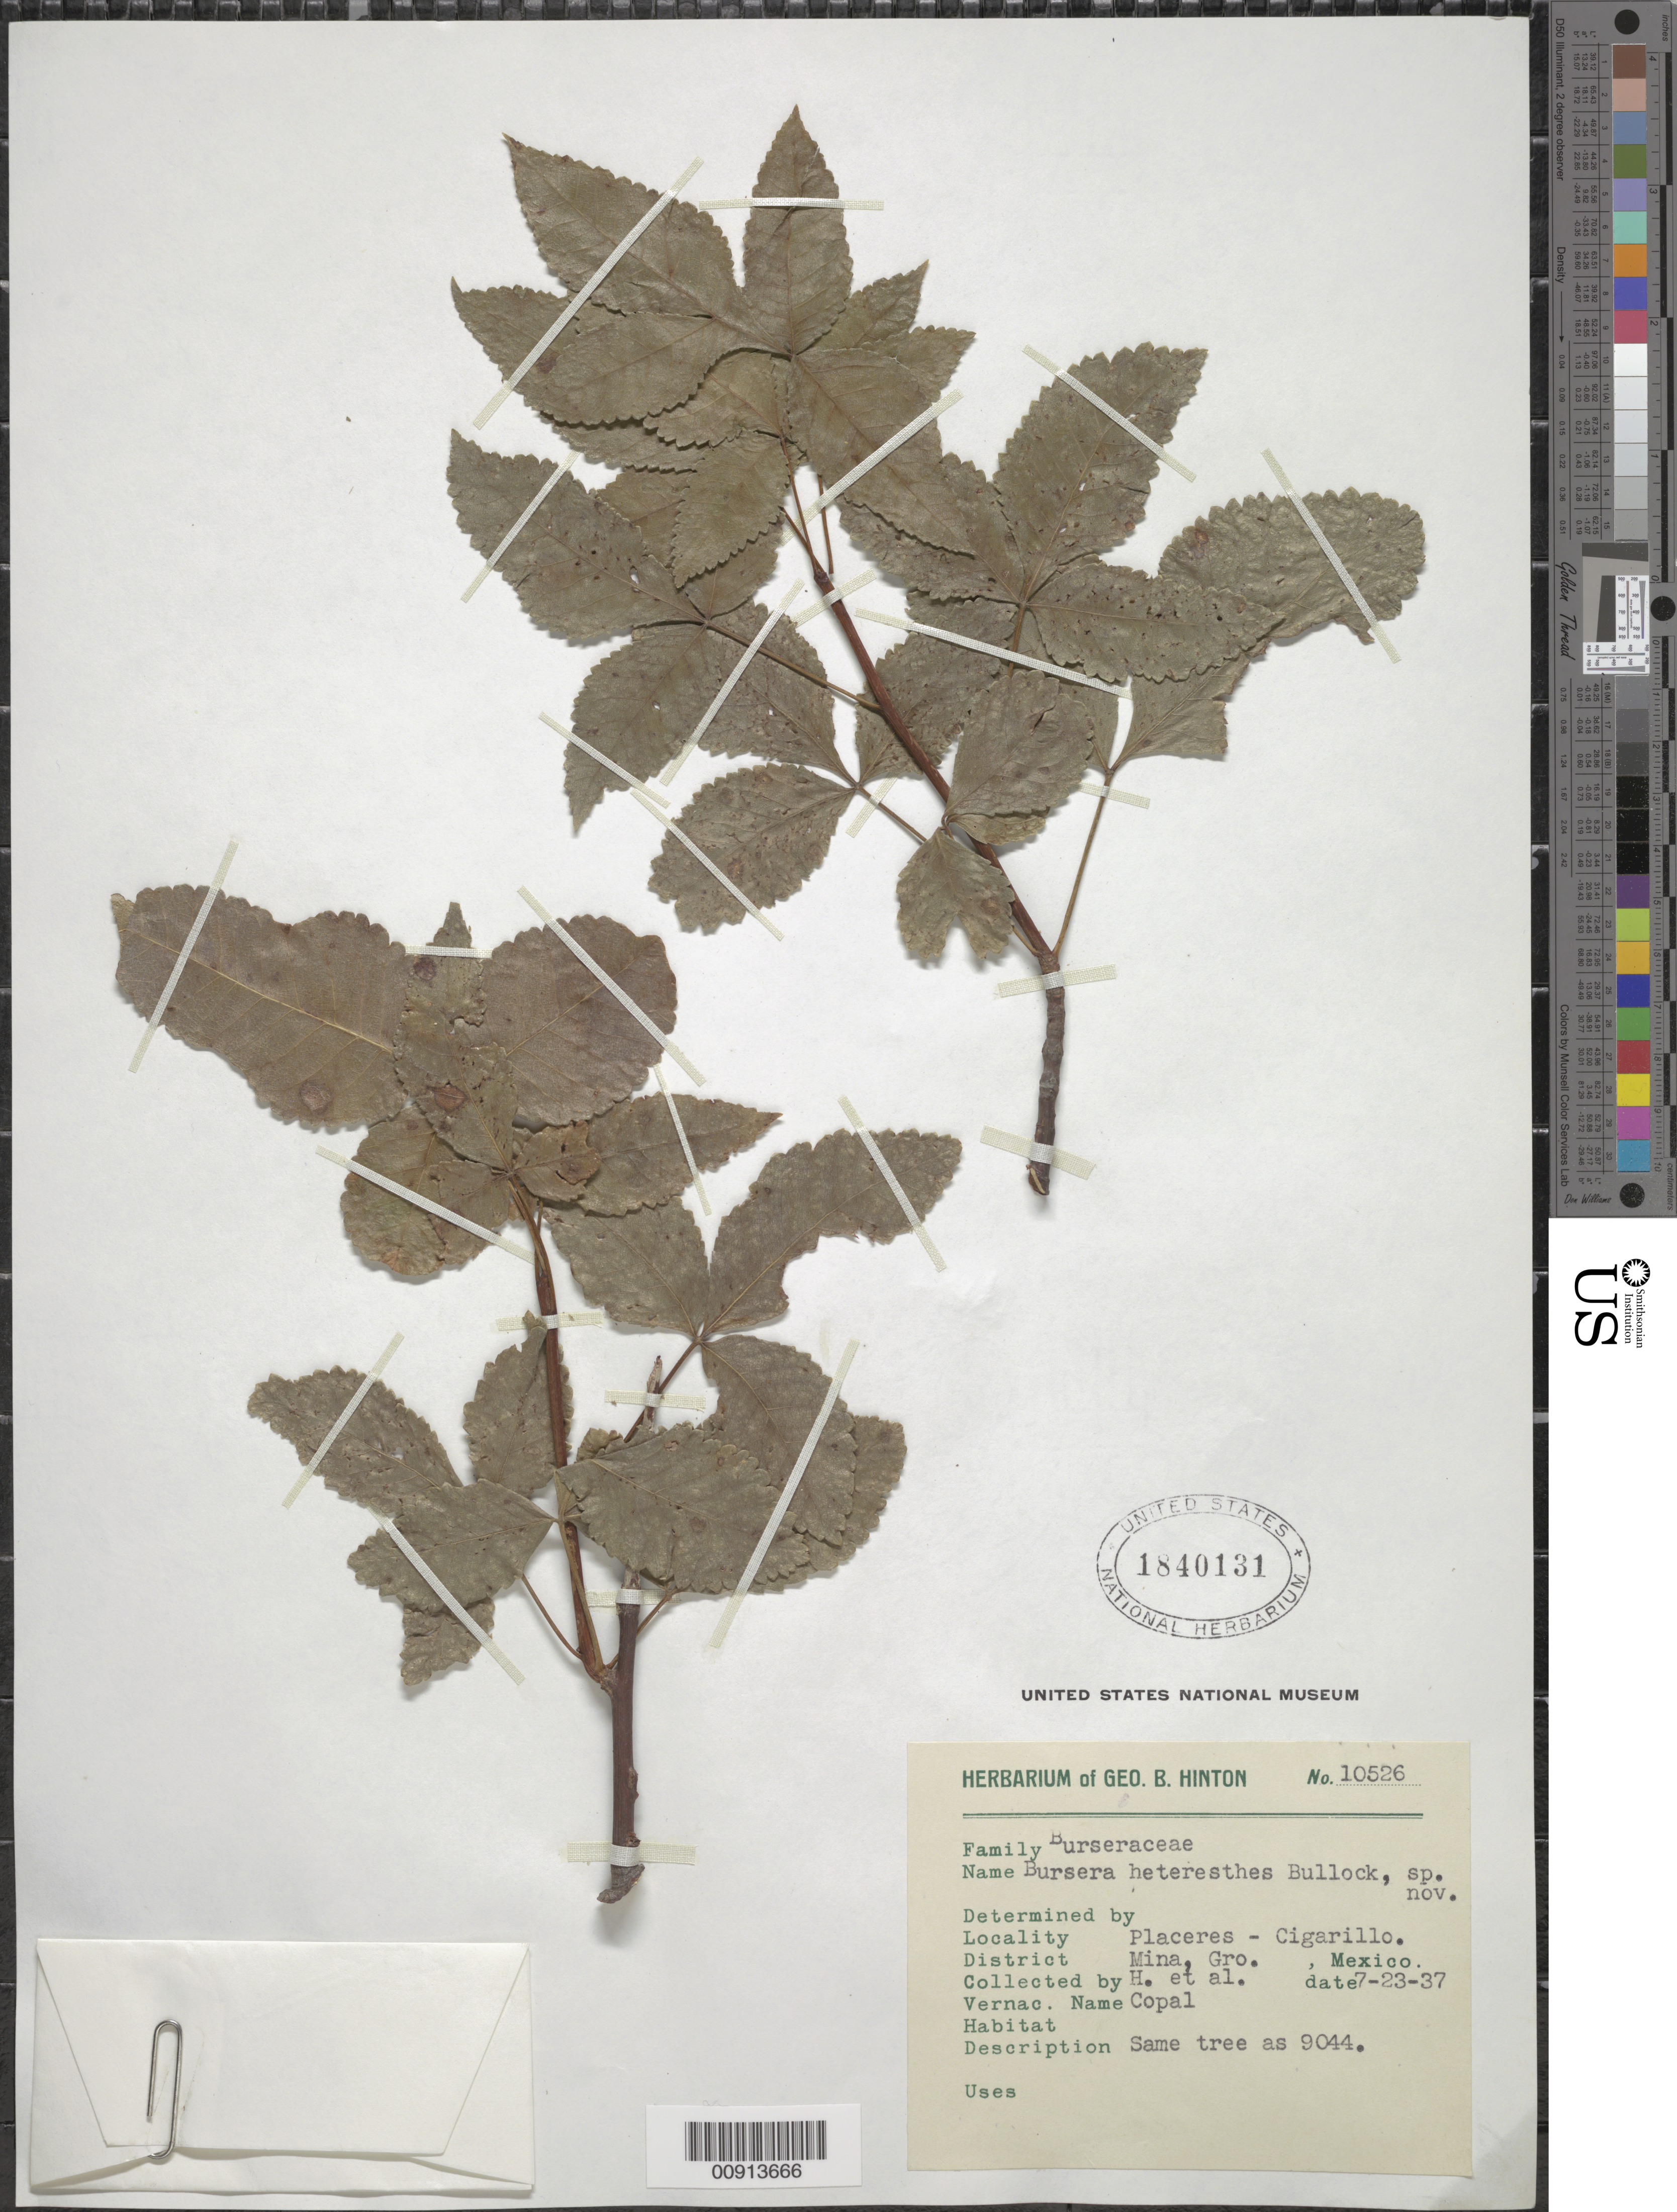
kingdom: Plantae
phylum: Tracheophyta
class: Magnoliopsida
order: Sapindales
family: Burseraceae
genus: Bursera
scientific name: Bursera heteresthes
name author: Bullock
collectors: G. B. Hinton & et al.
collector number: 10526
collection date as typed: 23 Jul 1937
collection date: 1937-07-23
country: Mexico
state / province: Guerrero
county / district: Mina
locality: Placeres - Cigarillo, District Mina, Guerrero.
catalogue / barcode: US 1840131